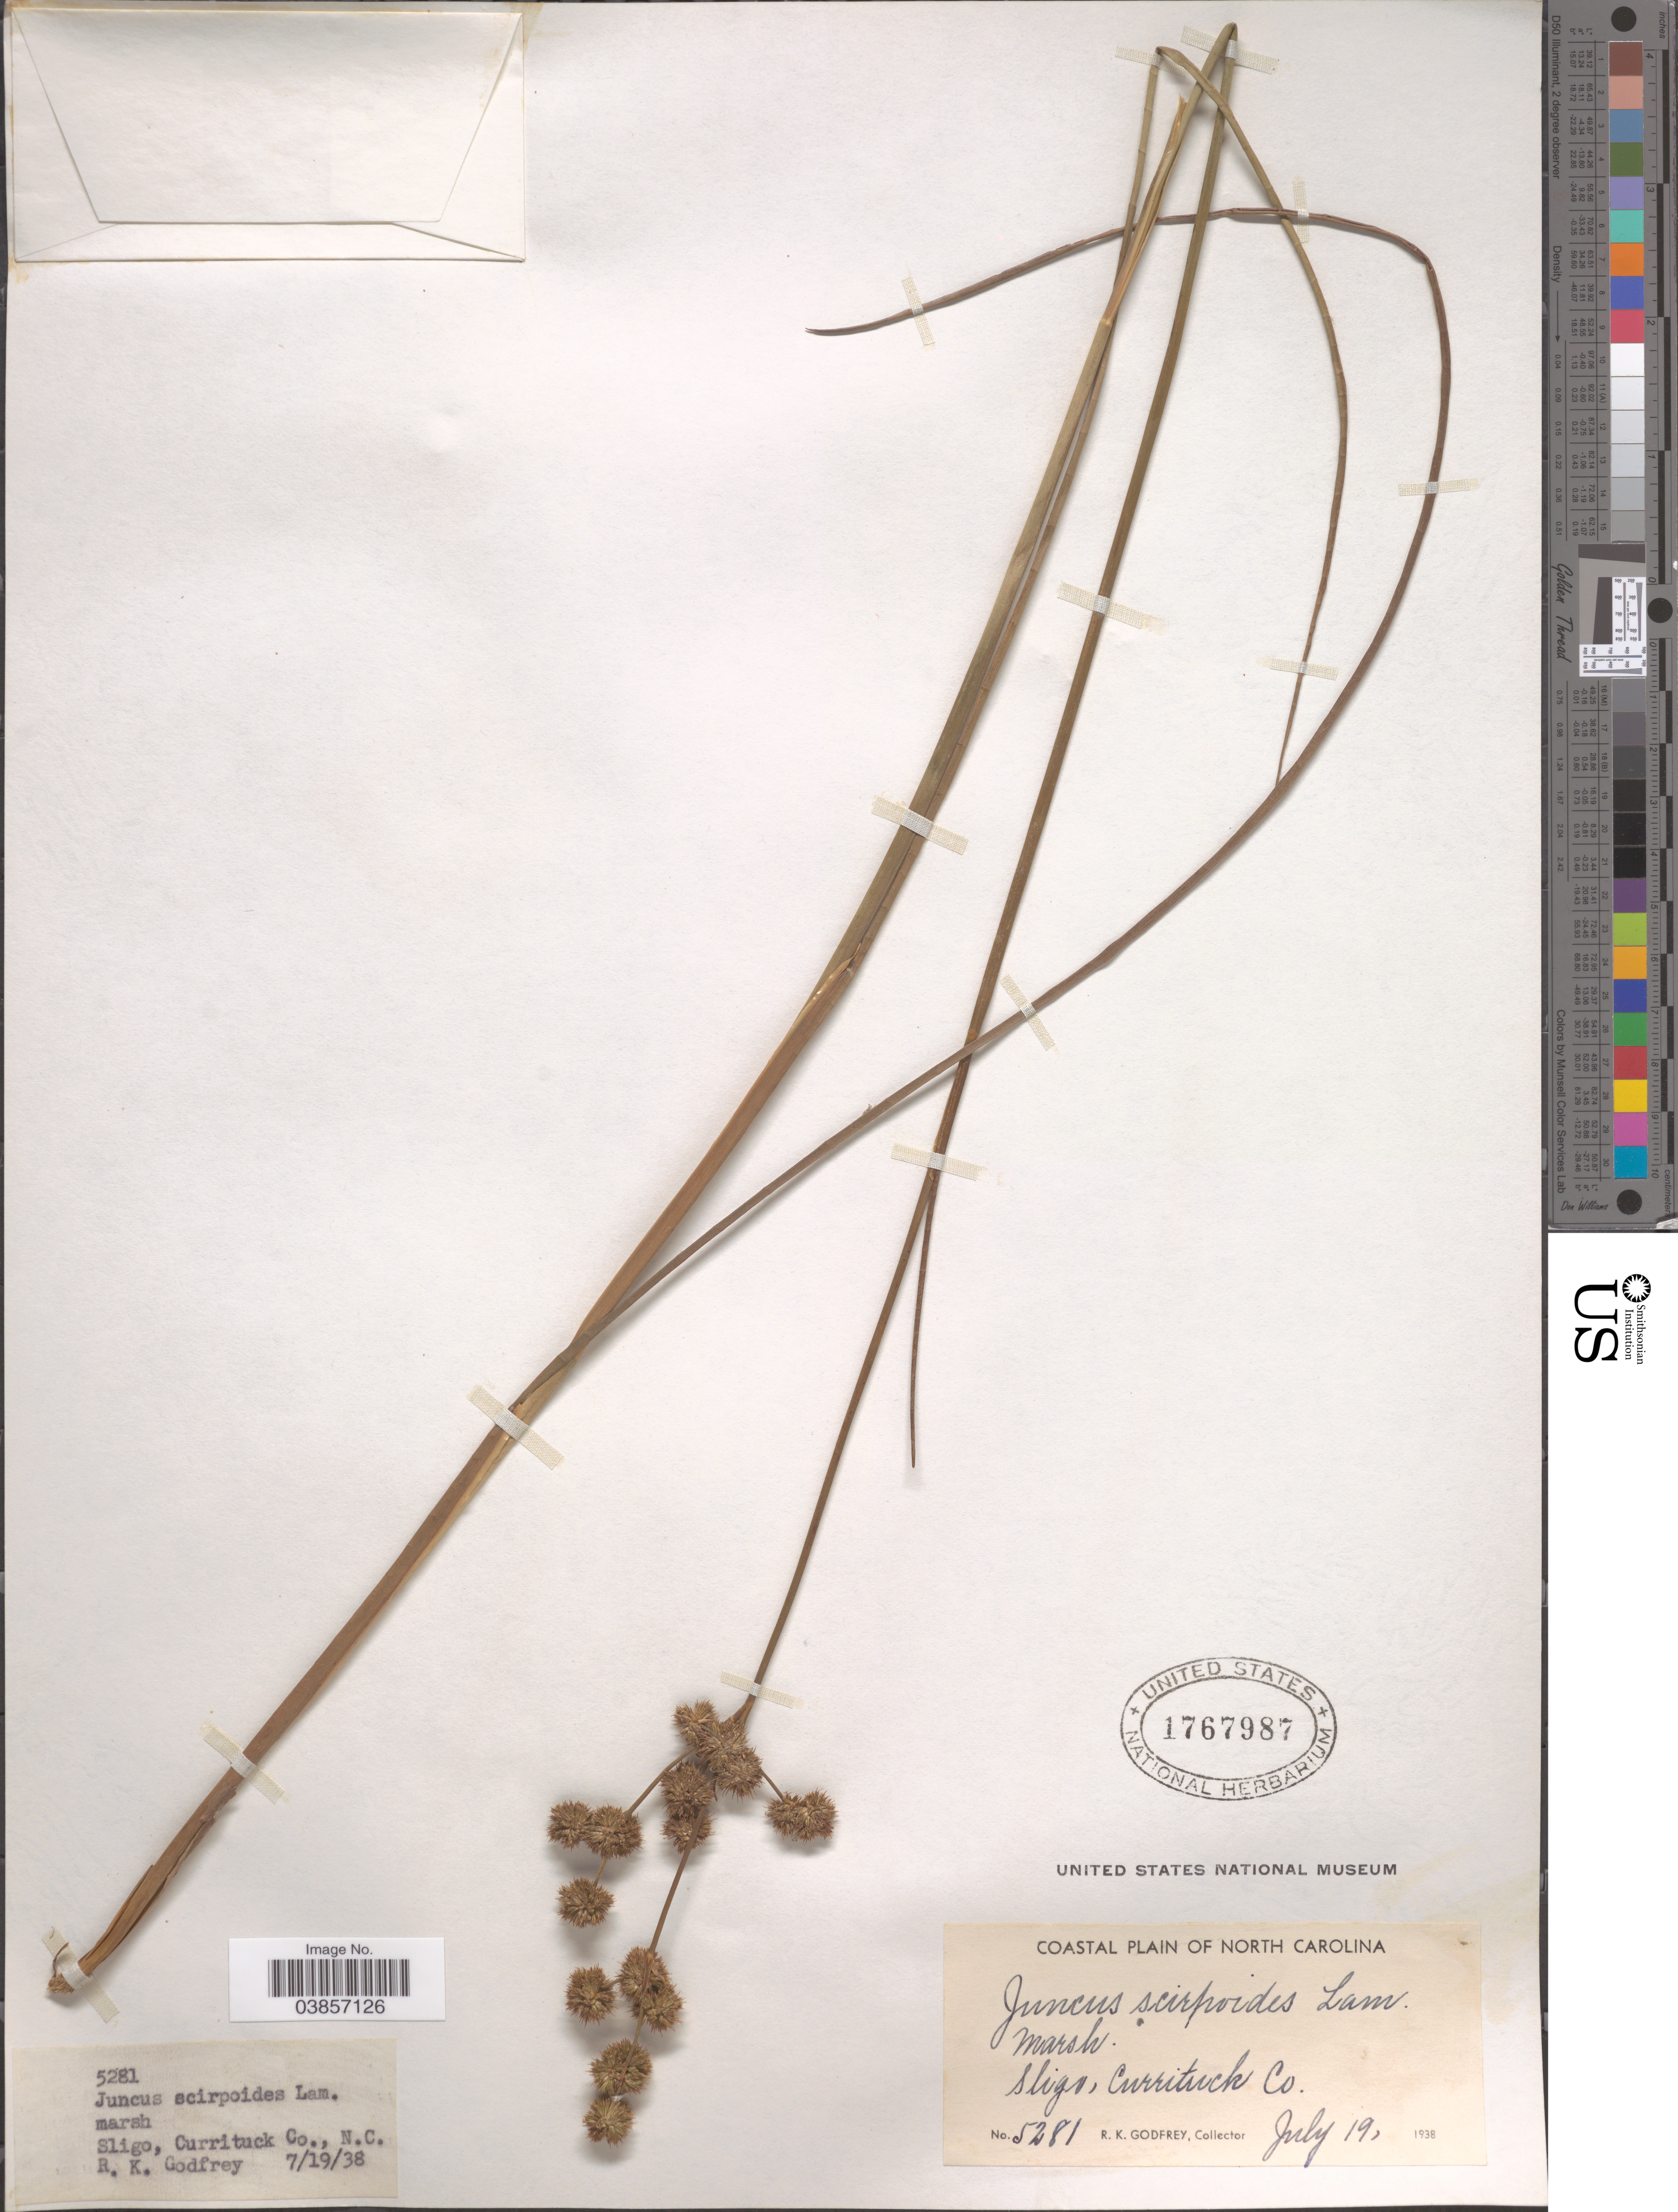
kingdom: Plantae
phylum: Tracheophyta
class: Liliopsida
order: Poales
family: Juncaceae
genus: Juncus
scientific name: Juncus scirpoides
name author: Lam.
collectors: R. K. Godfrey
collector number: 5281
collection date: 1938-07-19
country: United States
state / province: North Carolina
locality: Sligo, Currituck Co. Coastal Plain of North Carolina.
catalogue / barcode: US 1767987